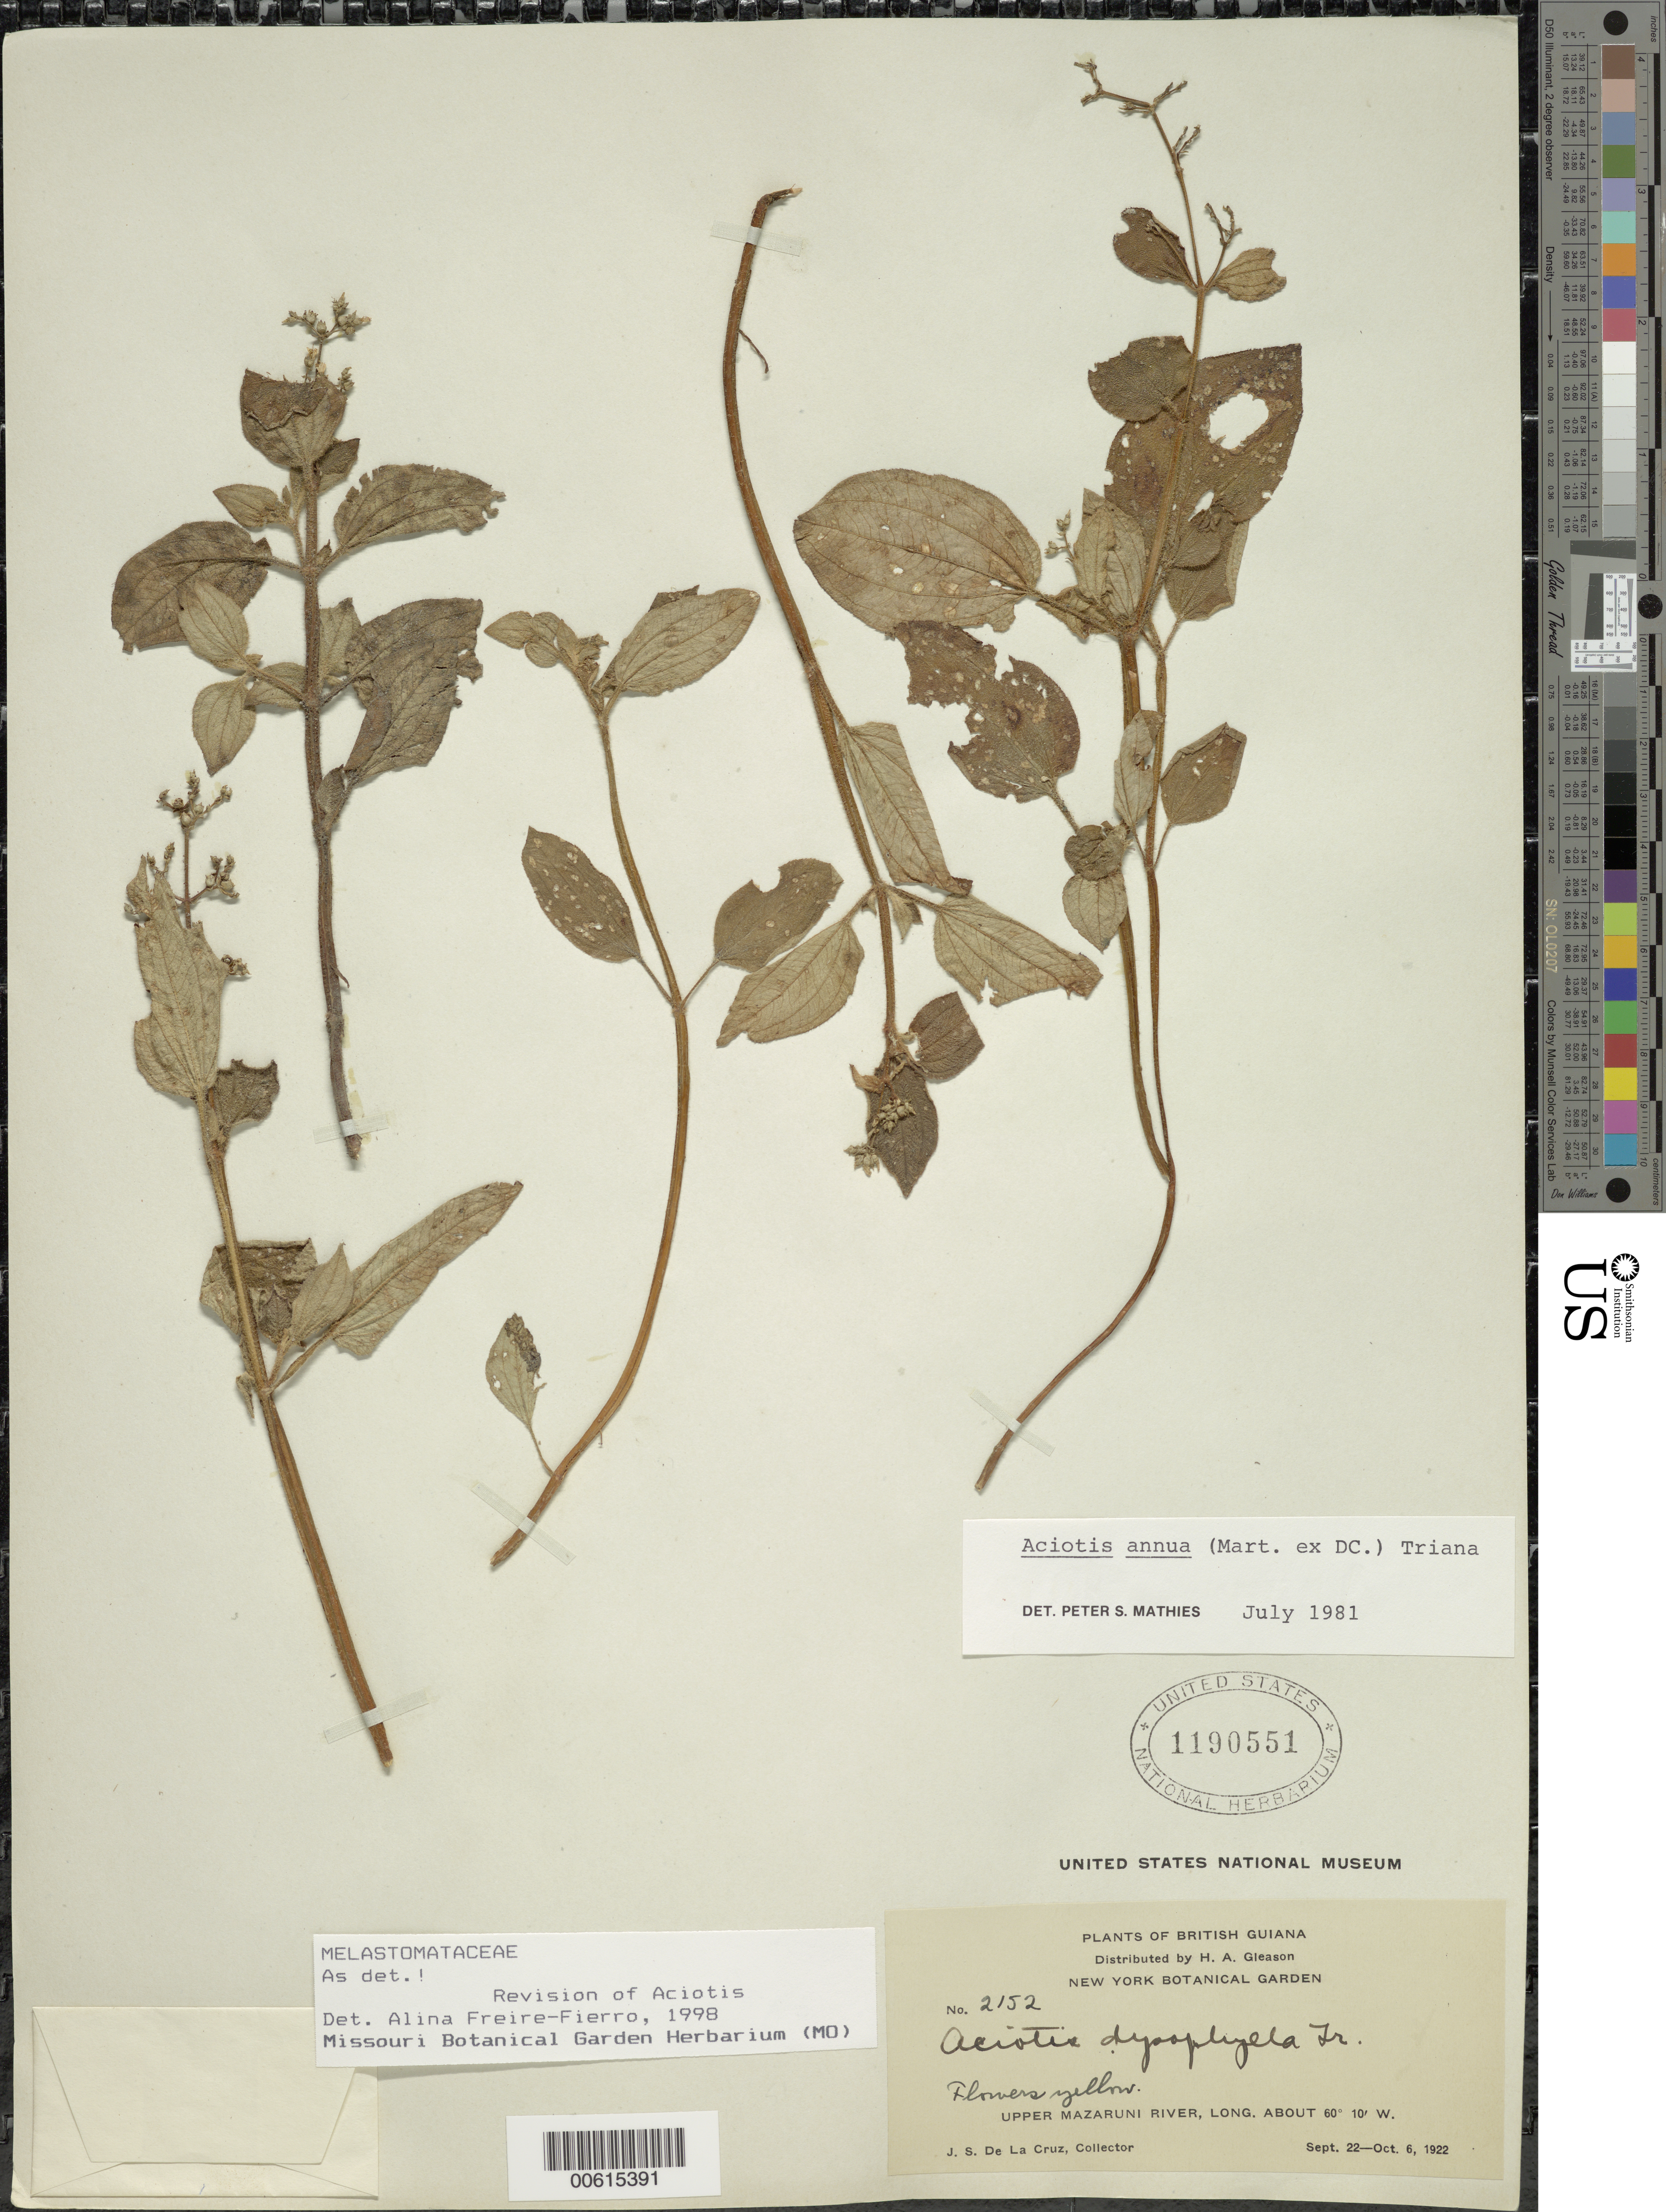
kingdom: Plantae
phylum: Tracheophyta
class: Magnoliopsida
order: Myrtales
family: Melastomataceae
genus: Aciotis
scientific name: Aciotis annua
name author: (Mart. ex DC.) Triana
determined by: Freire-Fierro, A.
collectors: J. S. de la Cruz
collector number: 2152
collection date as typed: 22-Sep-22 to 6-Oct-22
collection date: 1922-09-22/1922-10-06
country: Guyana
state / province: Cuyuni-Mazaruni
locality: Upper Mazaruni R.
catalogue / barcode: US 1190551